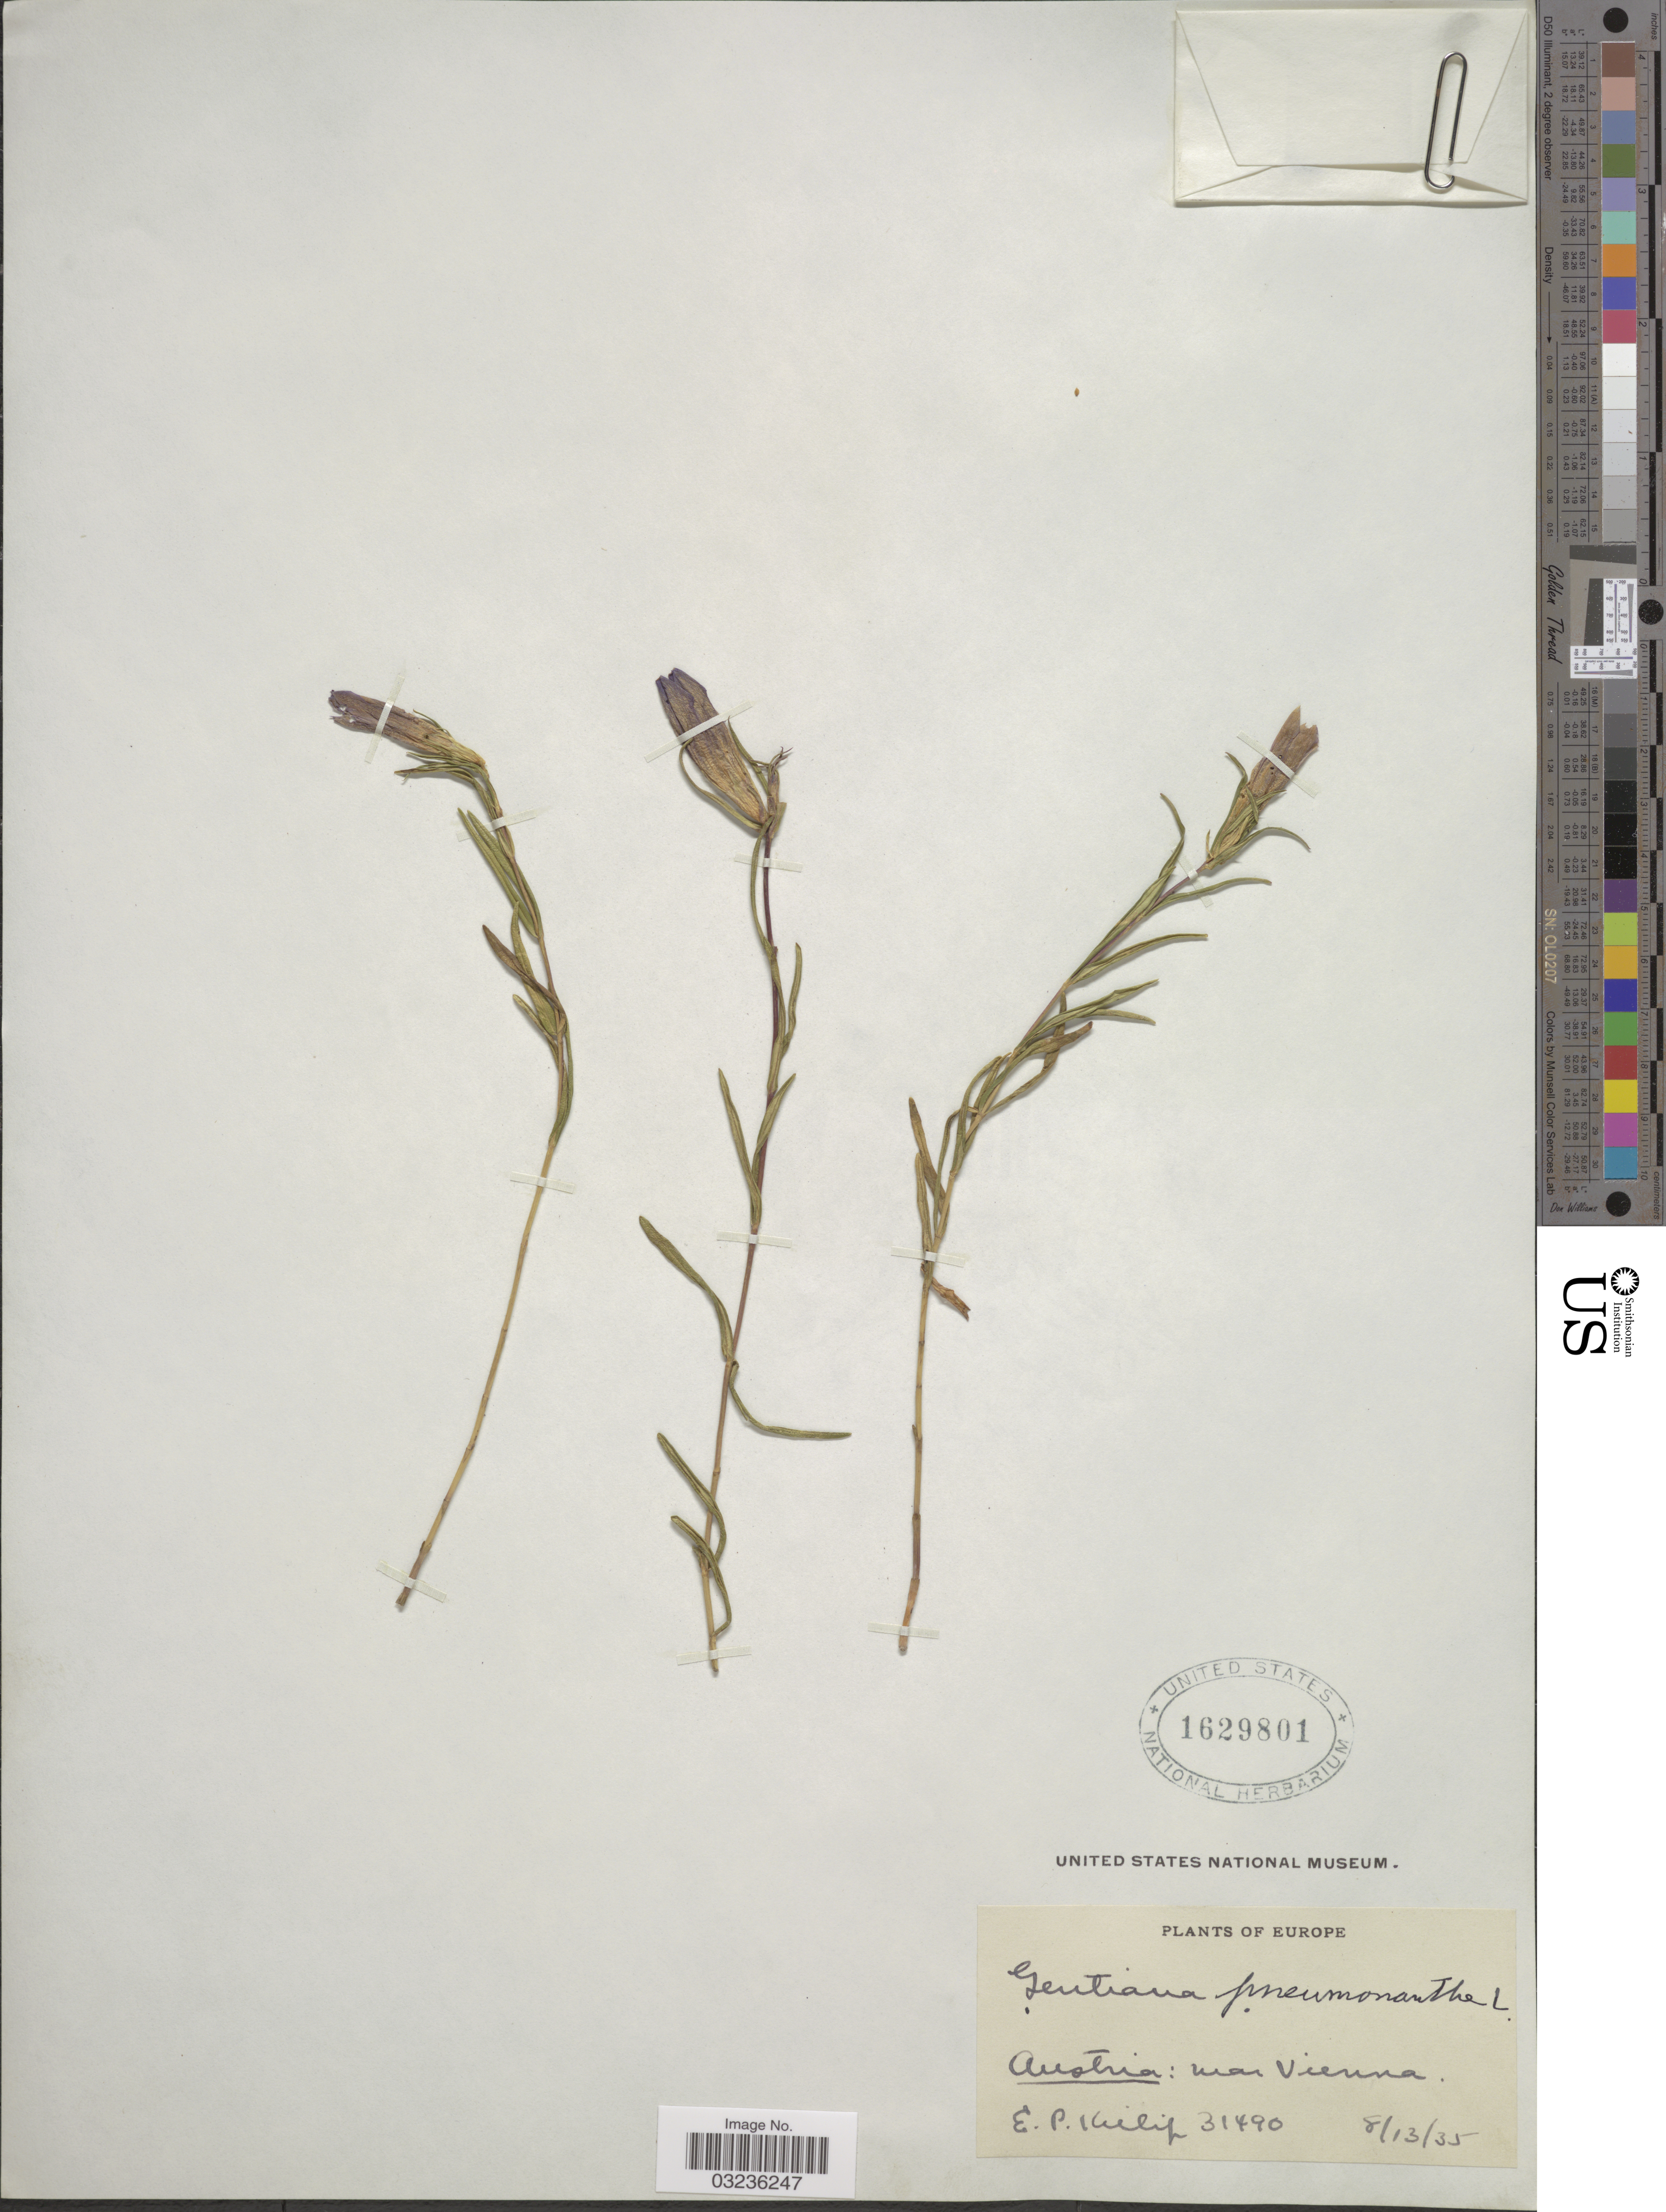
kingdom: Plantae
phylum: Tracheophyta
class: Magnoliopsida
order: Gentianales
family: Gentianaceae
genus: Gentiana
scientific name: Gentiana pneumonanthe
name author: L.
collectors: E. P. Killip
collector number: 31490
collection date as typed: Transcribed d/m/y: 13/8/35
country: Austria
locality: Austria: near Vienna.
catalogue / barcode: US 1629801